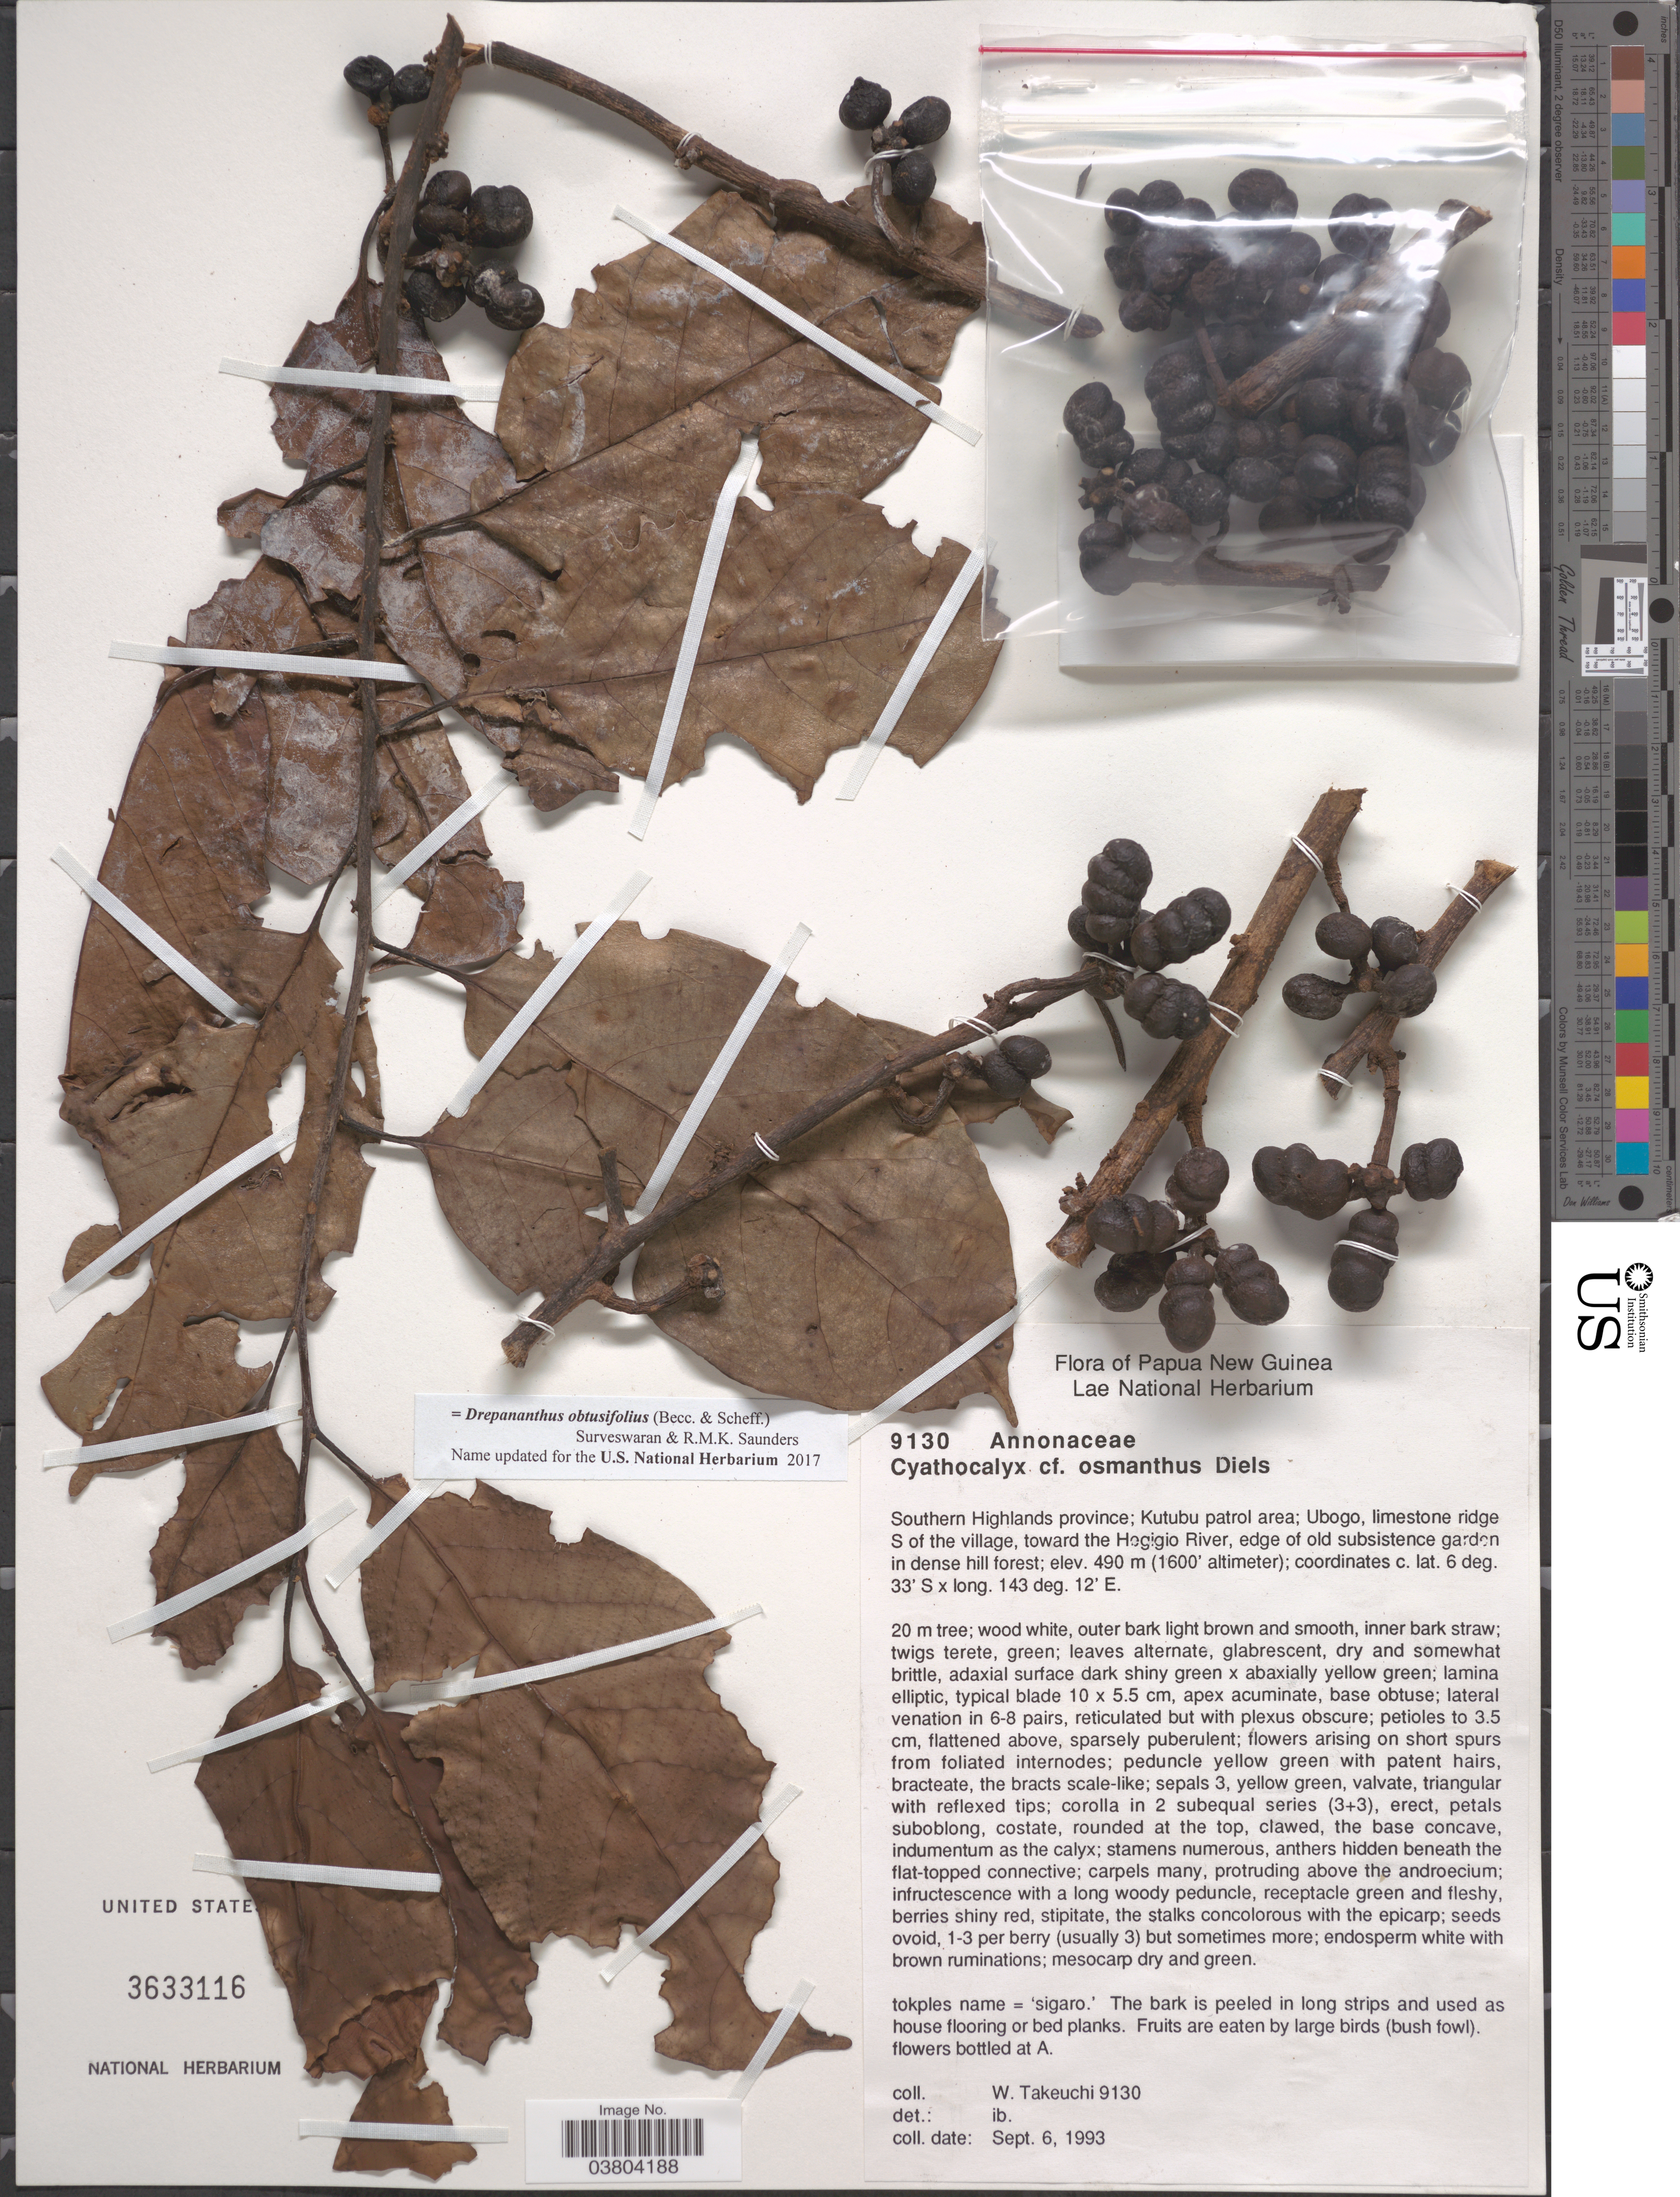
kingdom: Plantae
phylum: Tracheophyta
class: Magnoliopsida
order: Magnoliales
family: Annonaceae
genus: Drepananthus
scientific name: Drepananthus obtusifolius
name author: (Becc. & Scheff.) Surveswaran & R.M.K. Saunders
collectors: W. Takeuchi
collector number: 9130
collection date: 1993-09-06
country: Papua New Guinea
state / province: Southern Highlands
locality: Kutubu patrol area; Ubogo, limestone ridge S of the village, toward the Hegigio river.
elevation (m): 490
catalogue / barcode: US 3633116